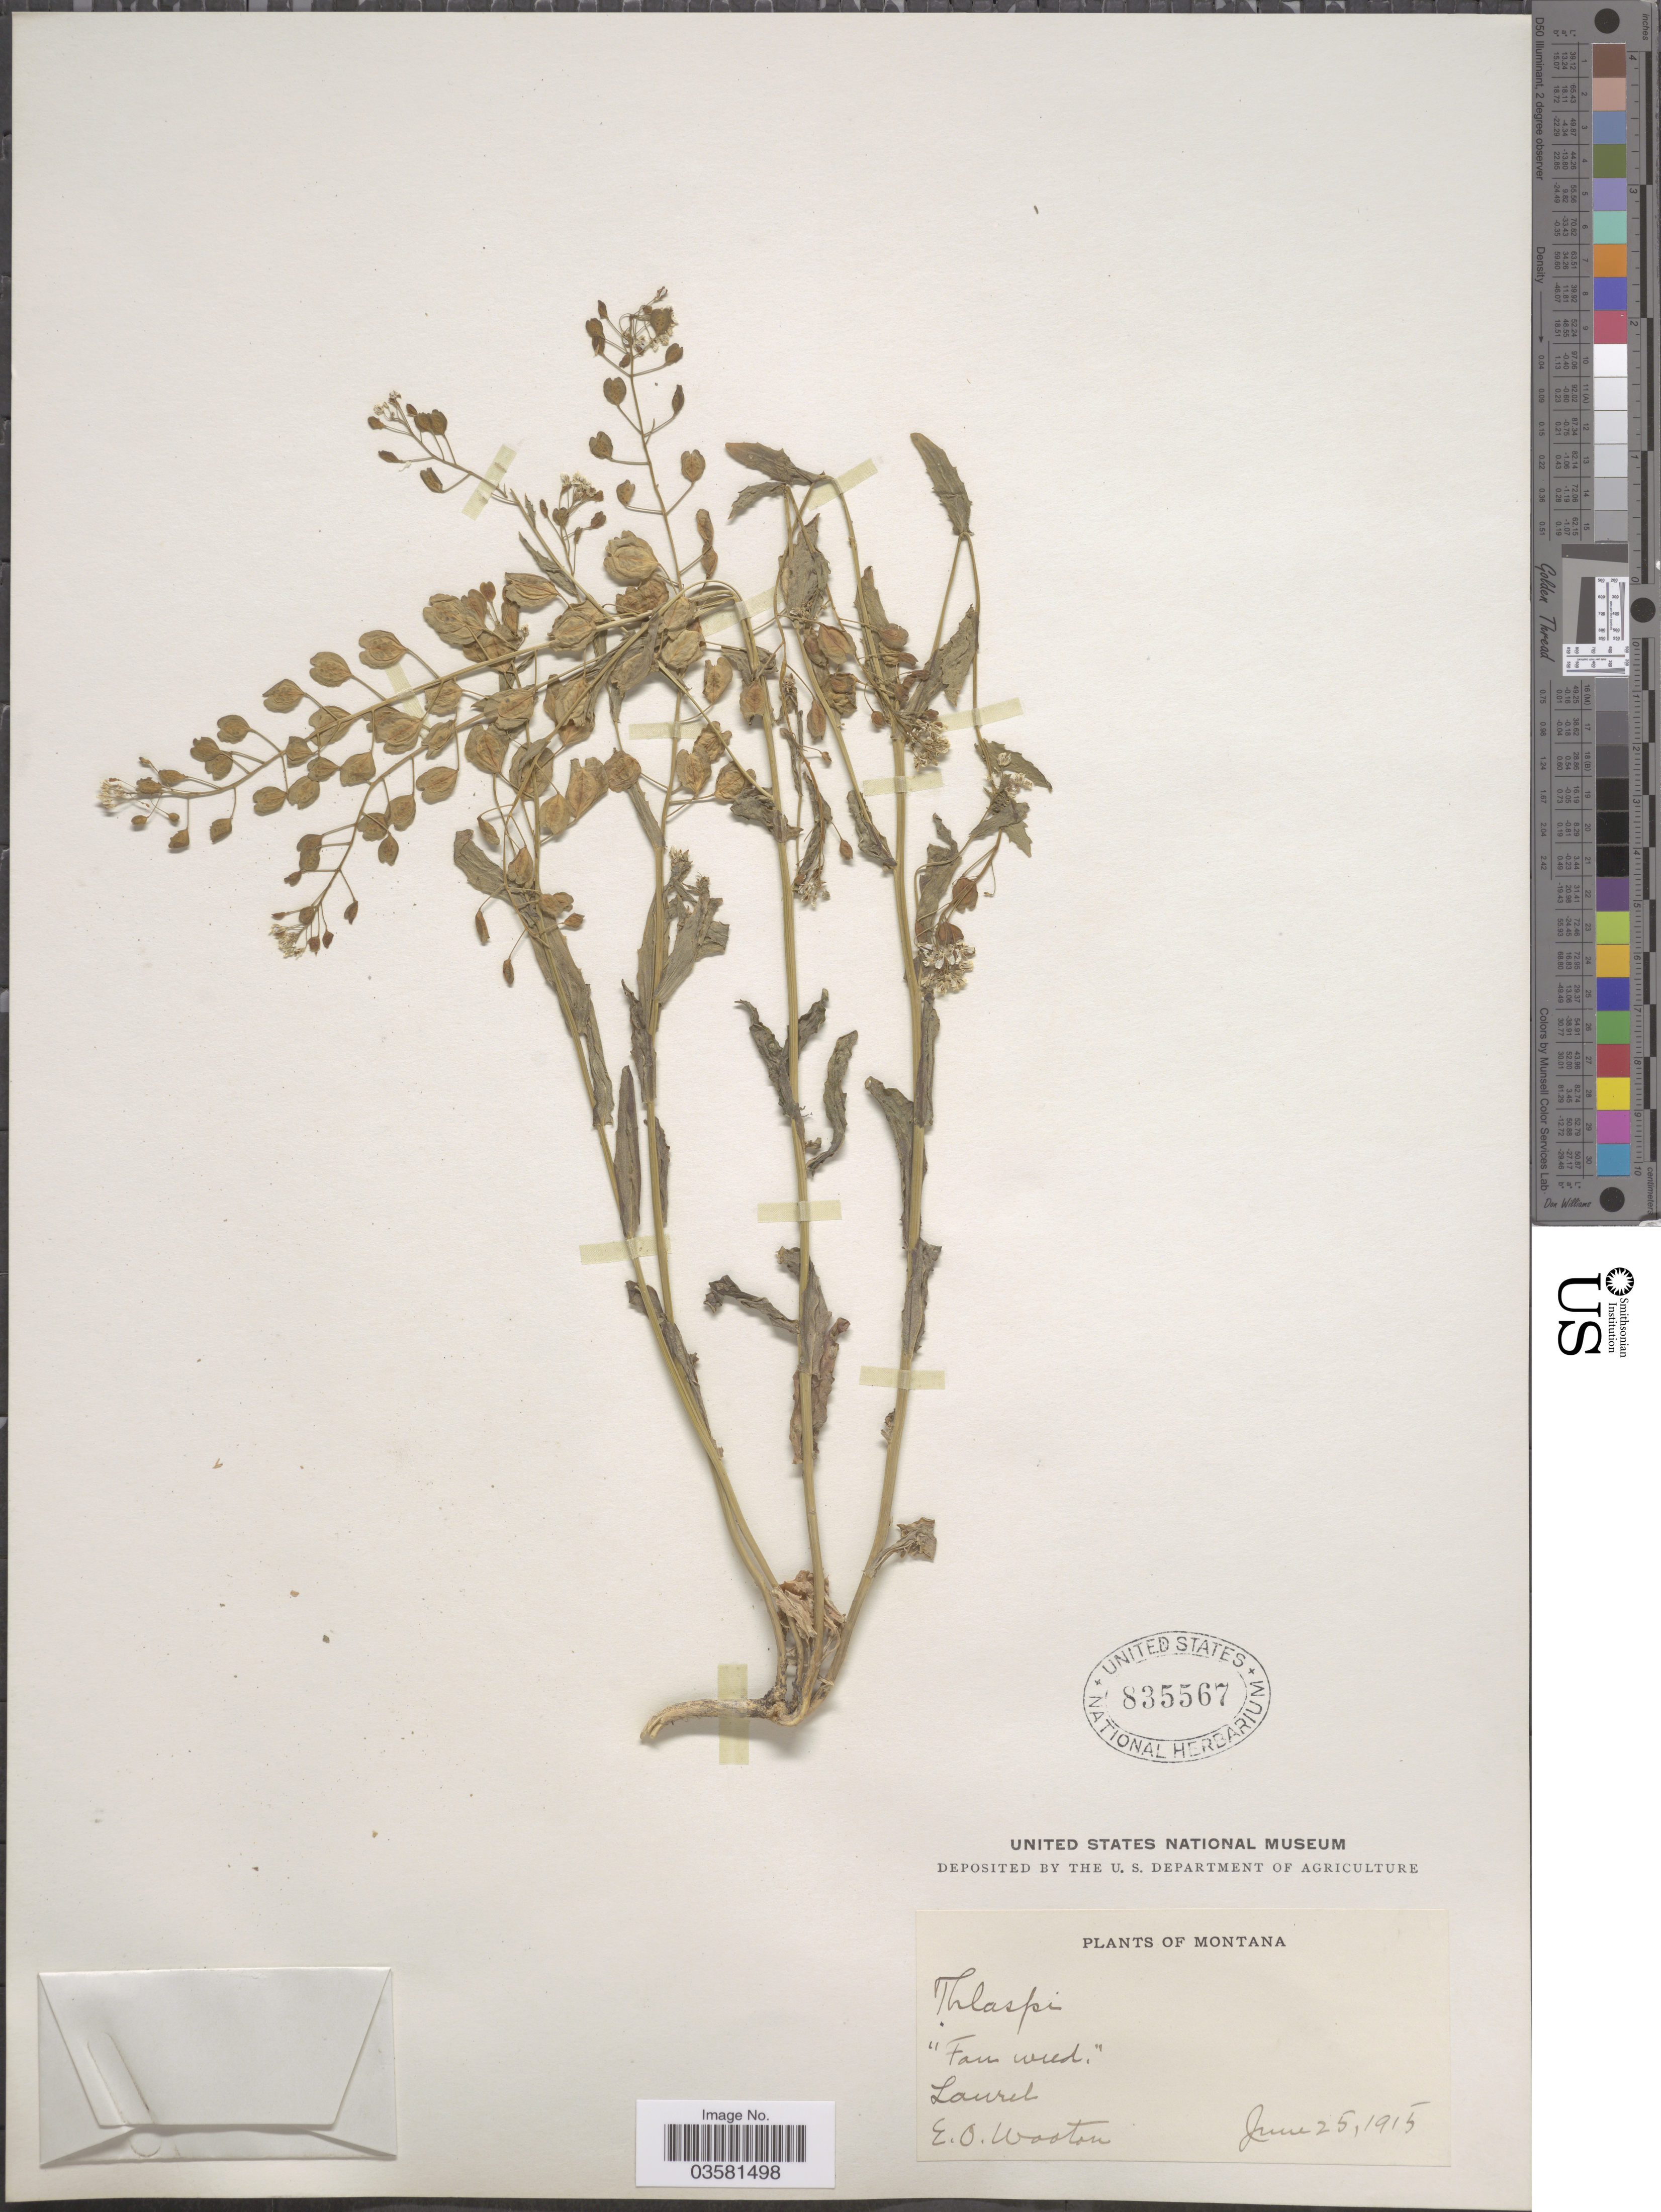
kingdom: Plantae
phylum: Tracheophyta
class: Magnoliopsida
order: Brassicales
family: Brassicaceae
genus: Thlaspi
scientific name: Thlaspi arvense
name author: L.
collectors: E. O. Wooton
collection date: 1915-06-25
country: United States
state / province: Montana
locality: Laurel.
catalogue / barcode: US 835567